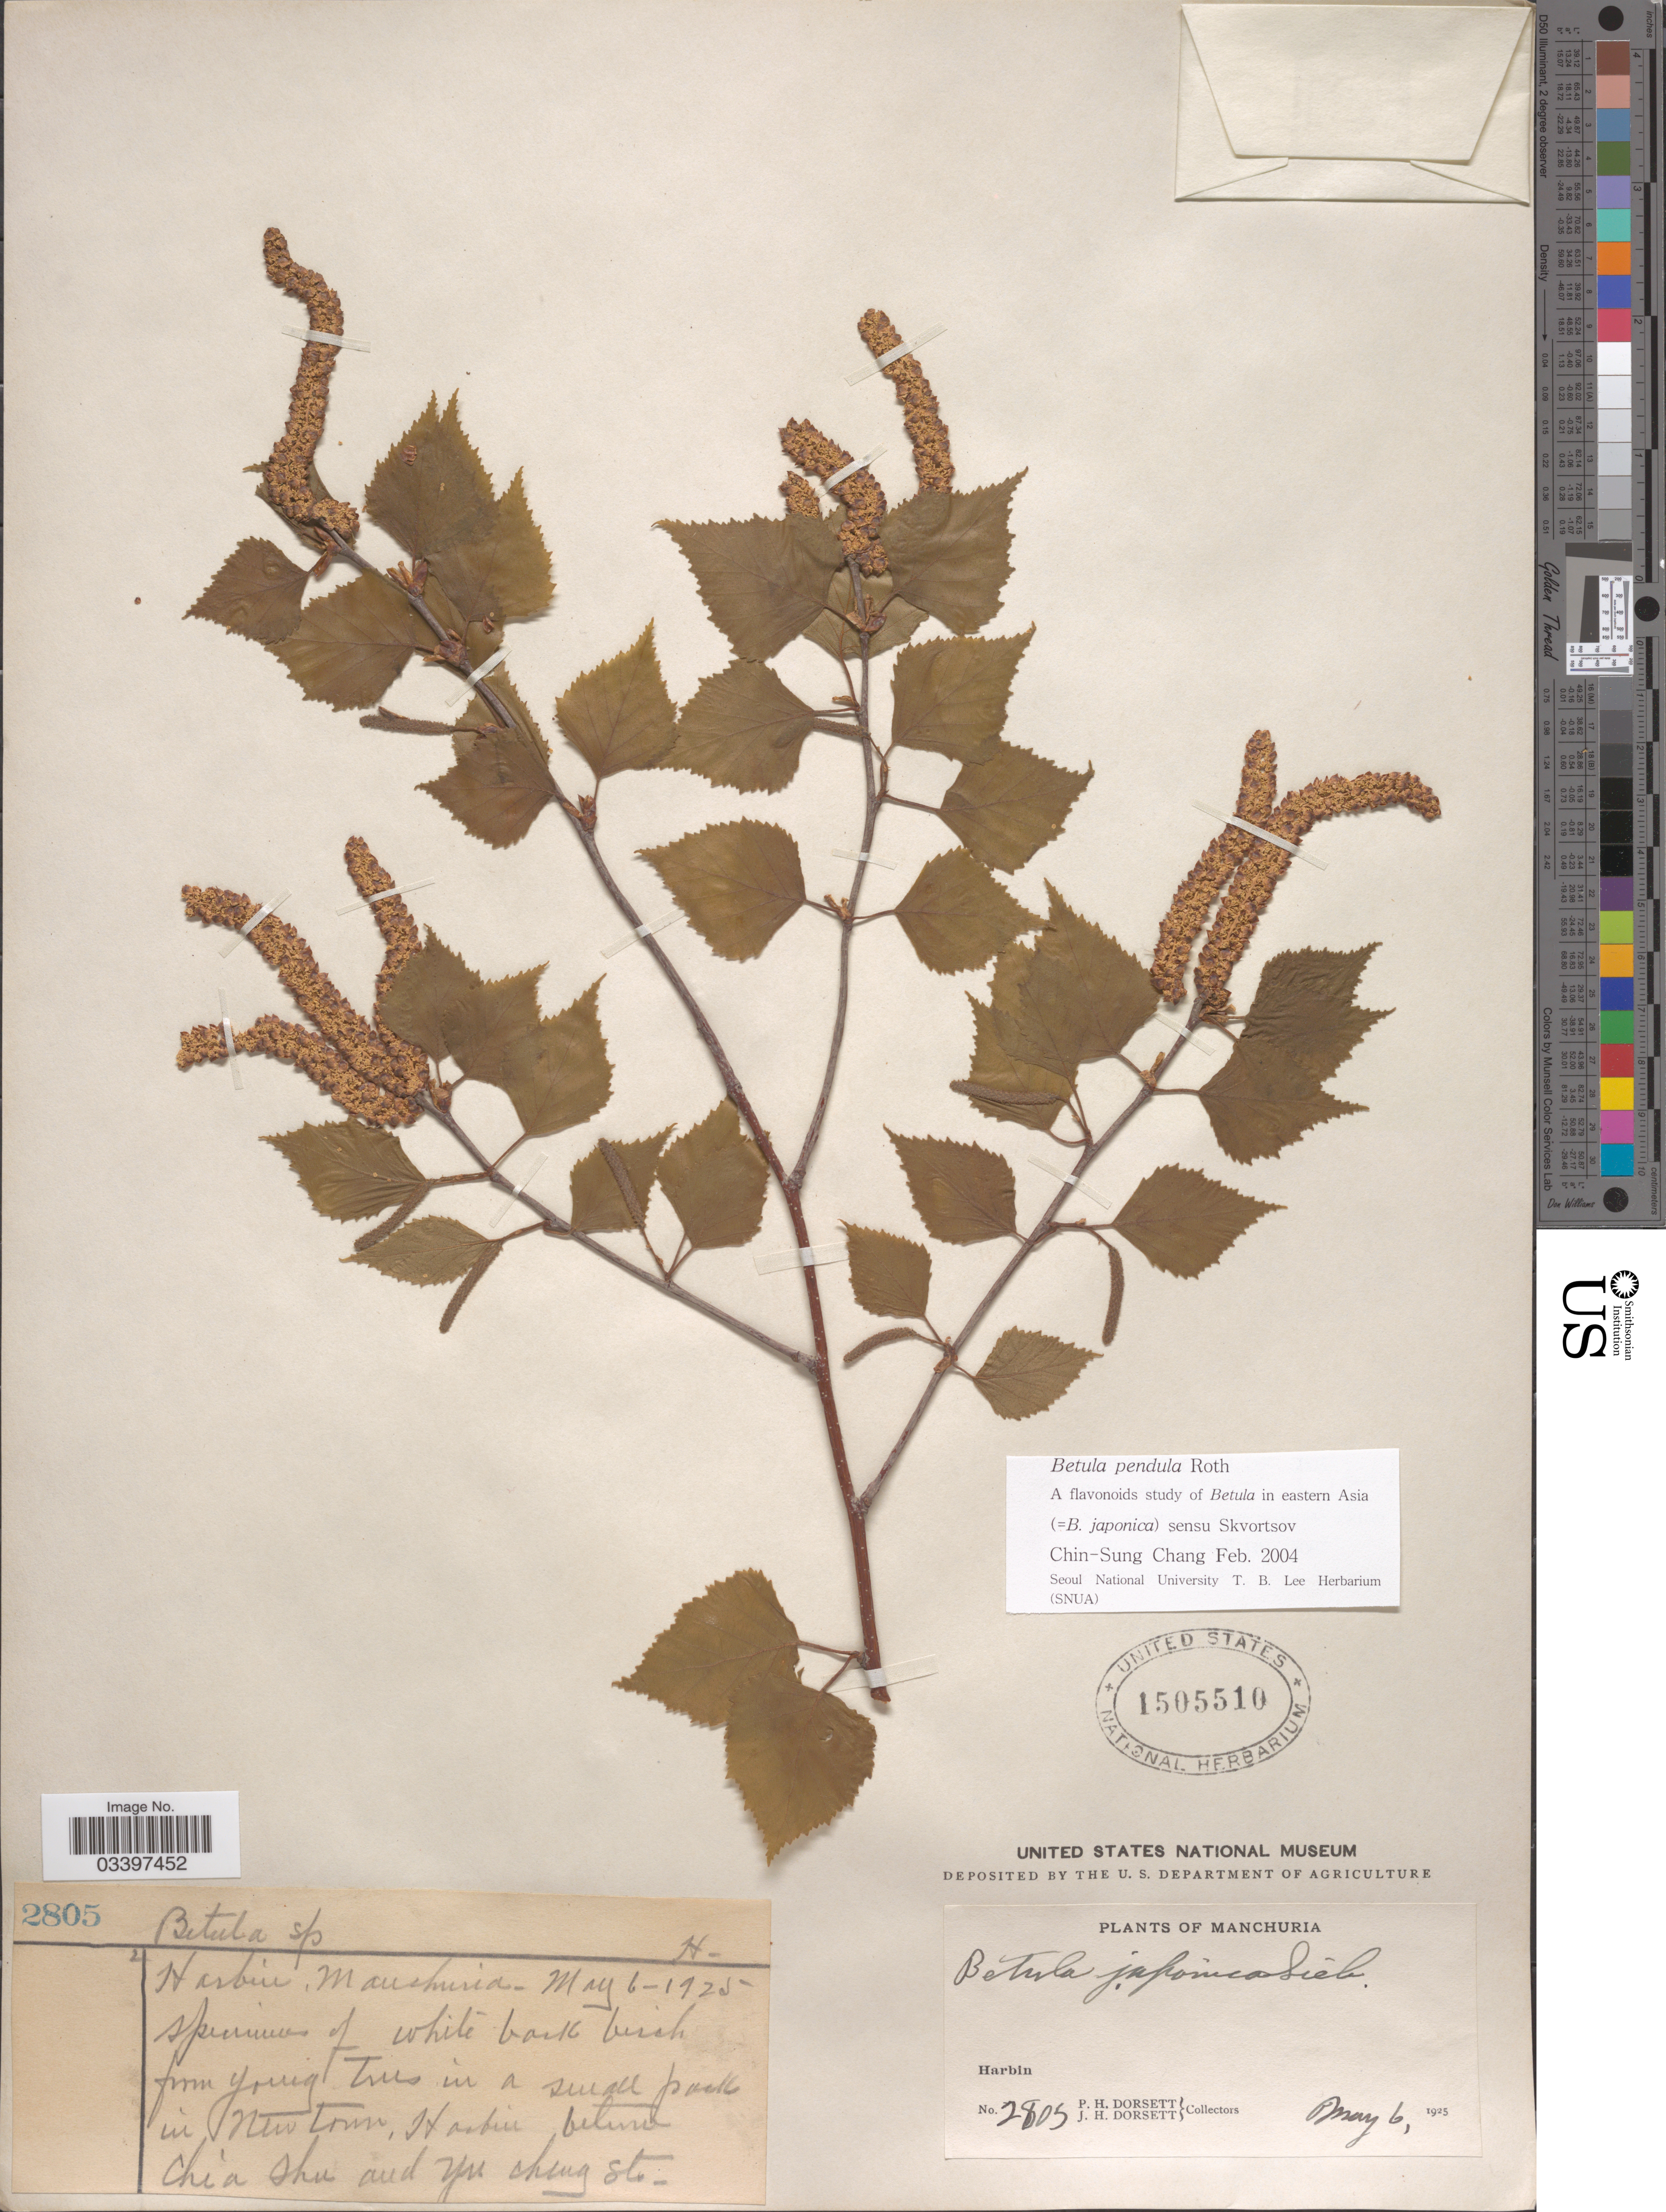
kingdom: Plantae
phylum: Tracheophyta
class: Magnoliopsida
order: Fagales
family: Betulaceae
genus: Betula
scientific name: Betula pendula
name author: Roth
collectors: P. H. Dorsett & J. Dorsett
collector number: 2805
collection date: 1925-05-06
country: China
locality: Manchuria. Harbin. In New Town, Harbin, between [interpreted] Chia Shu and Yu Ching Sto [interpreted]. [unsure placement]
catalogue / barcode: US 1505510